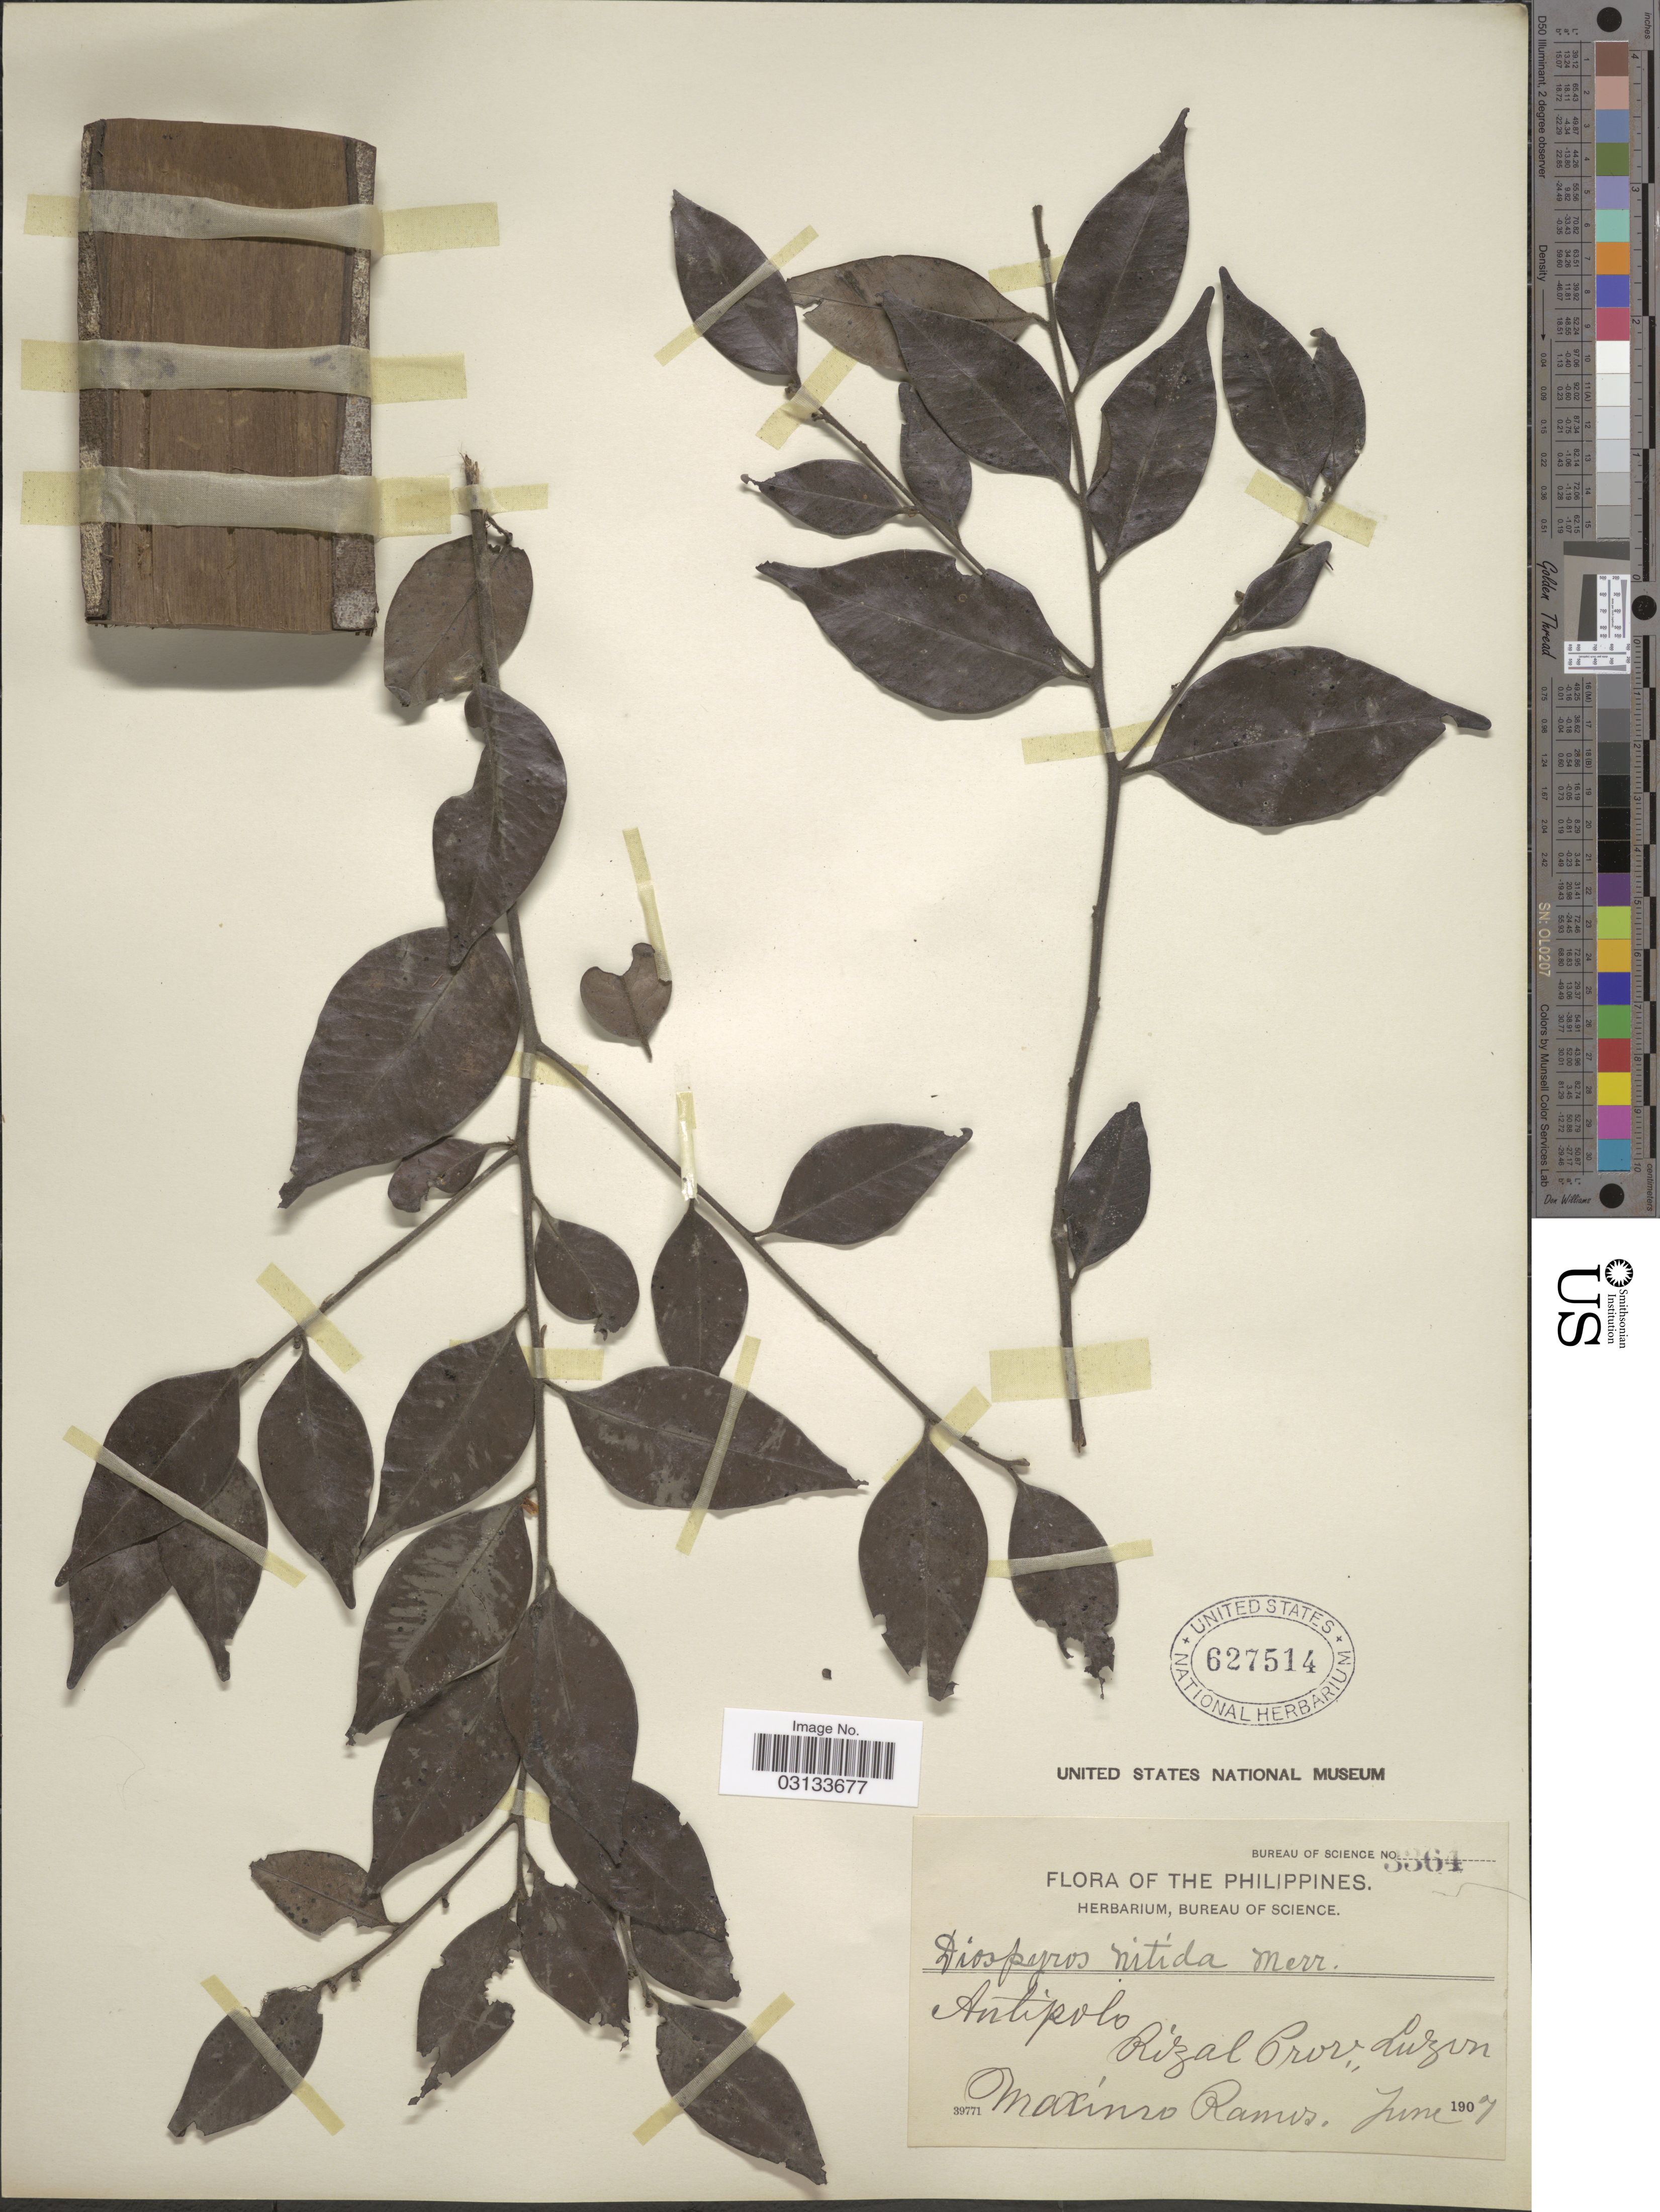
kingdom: Plantae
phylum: Tracheophyta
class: Magnoliopsida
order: Ericales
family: Ebenaceae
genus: Diospyros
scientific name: Diospyros nitida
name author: Merr.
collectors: M. Ramos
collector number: Bureau of Science 3364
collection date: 1907-06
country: Philippines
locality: Antipolo, Rizal Prov., Luzon.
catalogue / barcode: US 627514